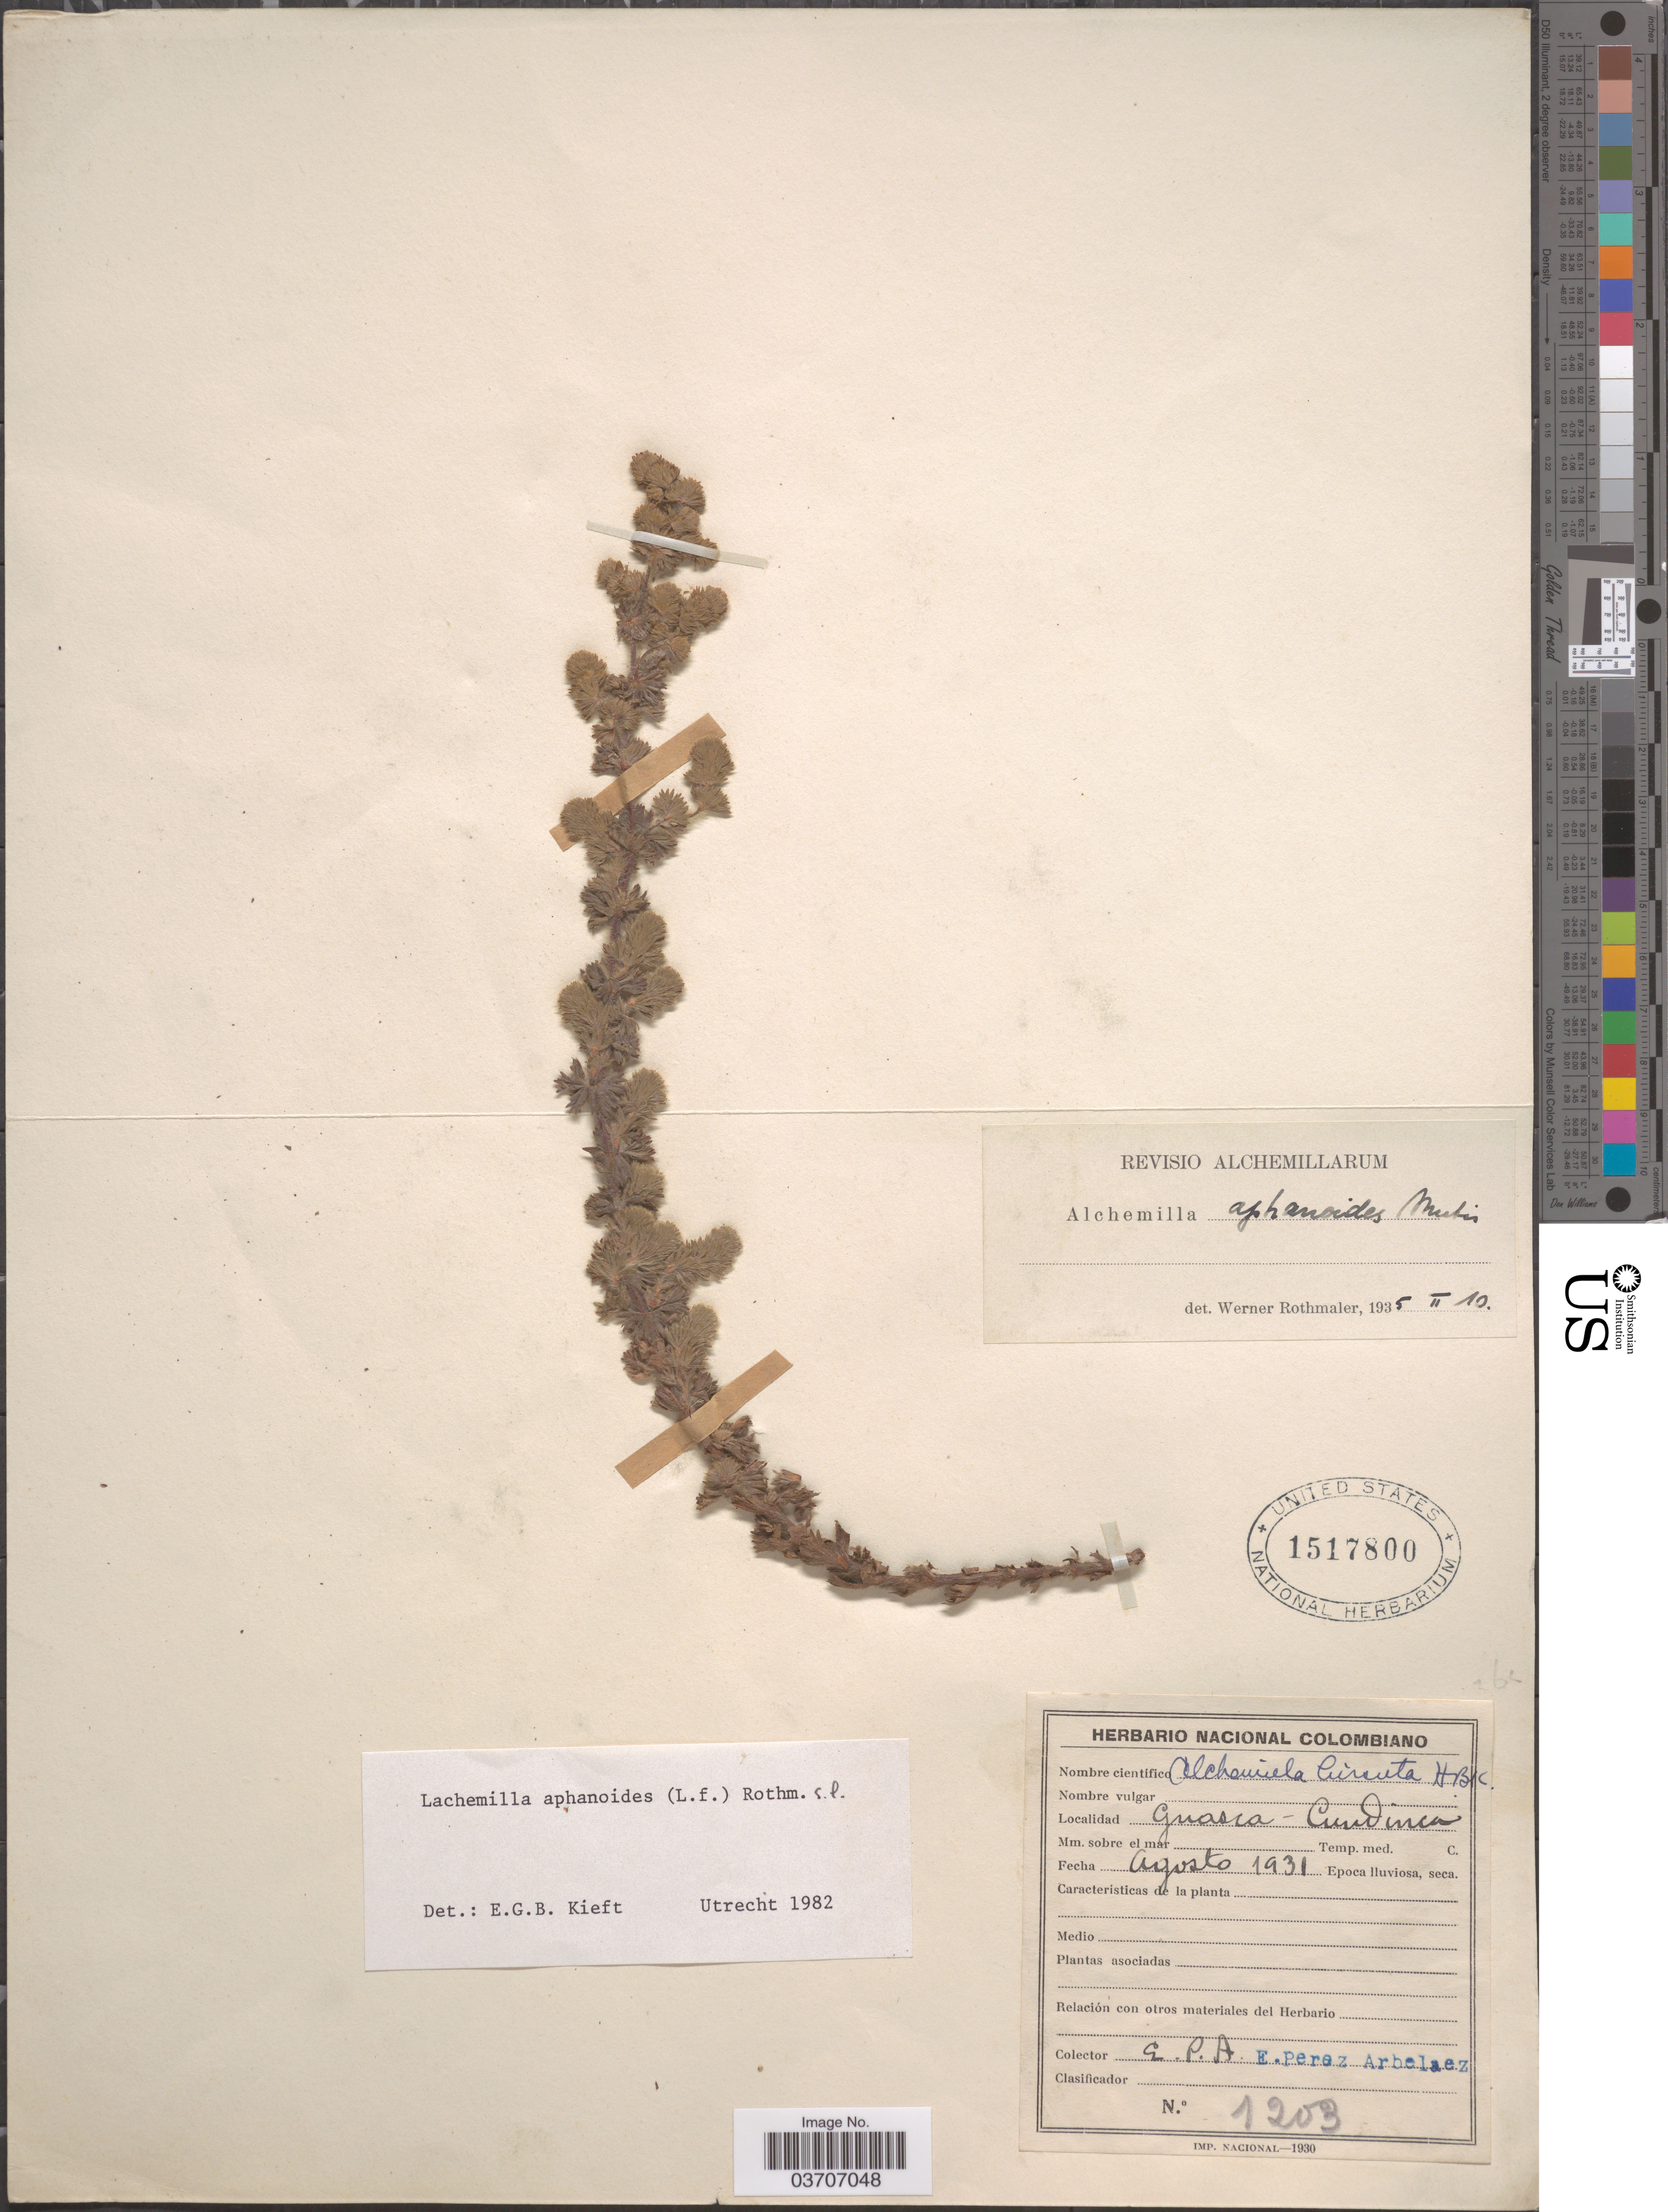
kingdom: Plantae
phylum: Tracheophyta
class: Magnoliopsida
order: Rosales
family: Rosaceae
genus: Lachemilla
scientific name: Lachemilla aphanoides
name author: (Mutis ex L. f.) Rothm.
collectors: E. Pérez Arbeláez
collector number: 1203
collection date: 1931-08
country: Colombia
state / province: Cundinamarca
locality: Guasca.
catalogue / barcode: US 1517800